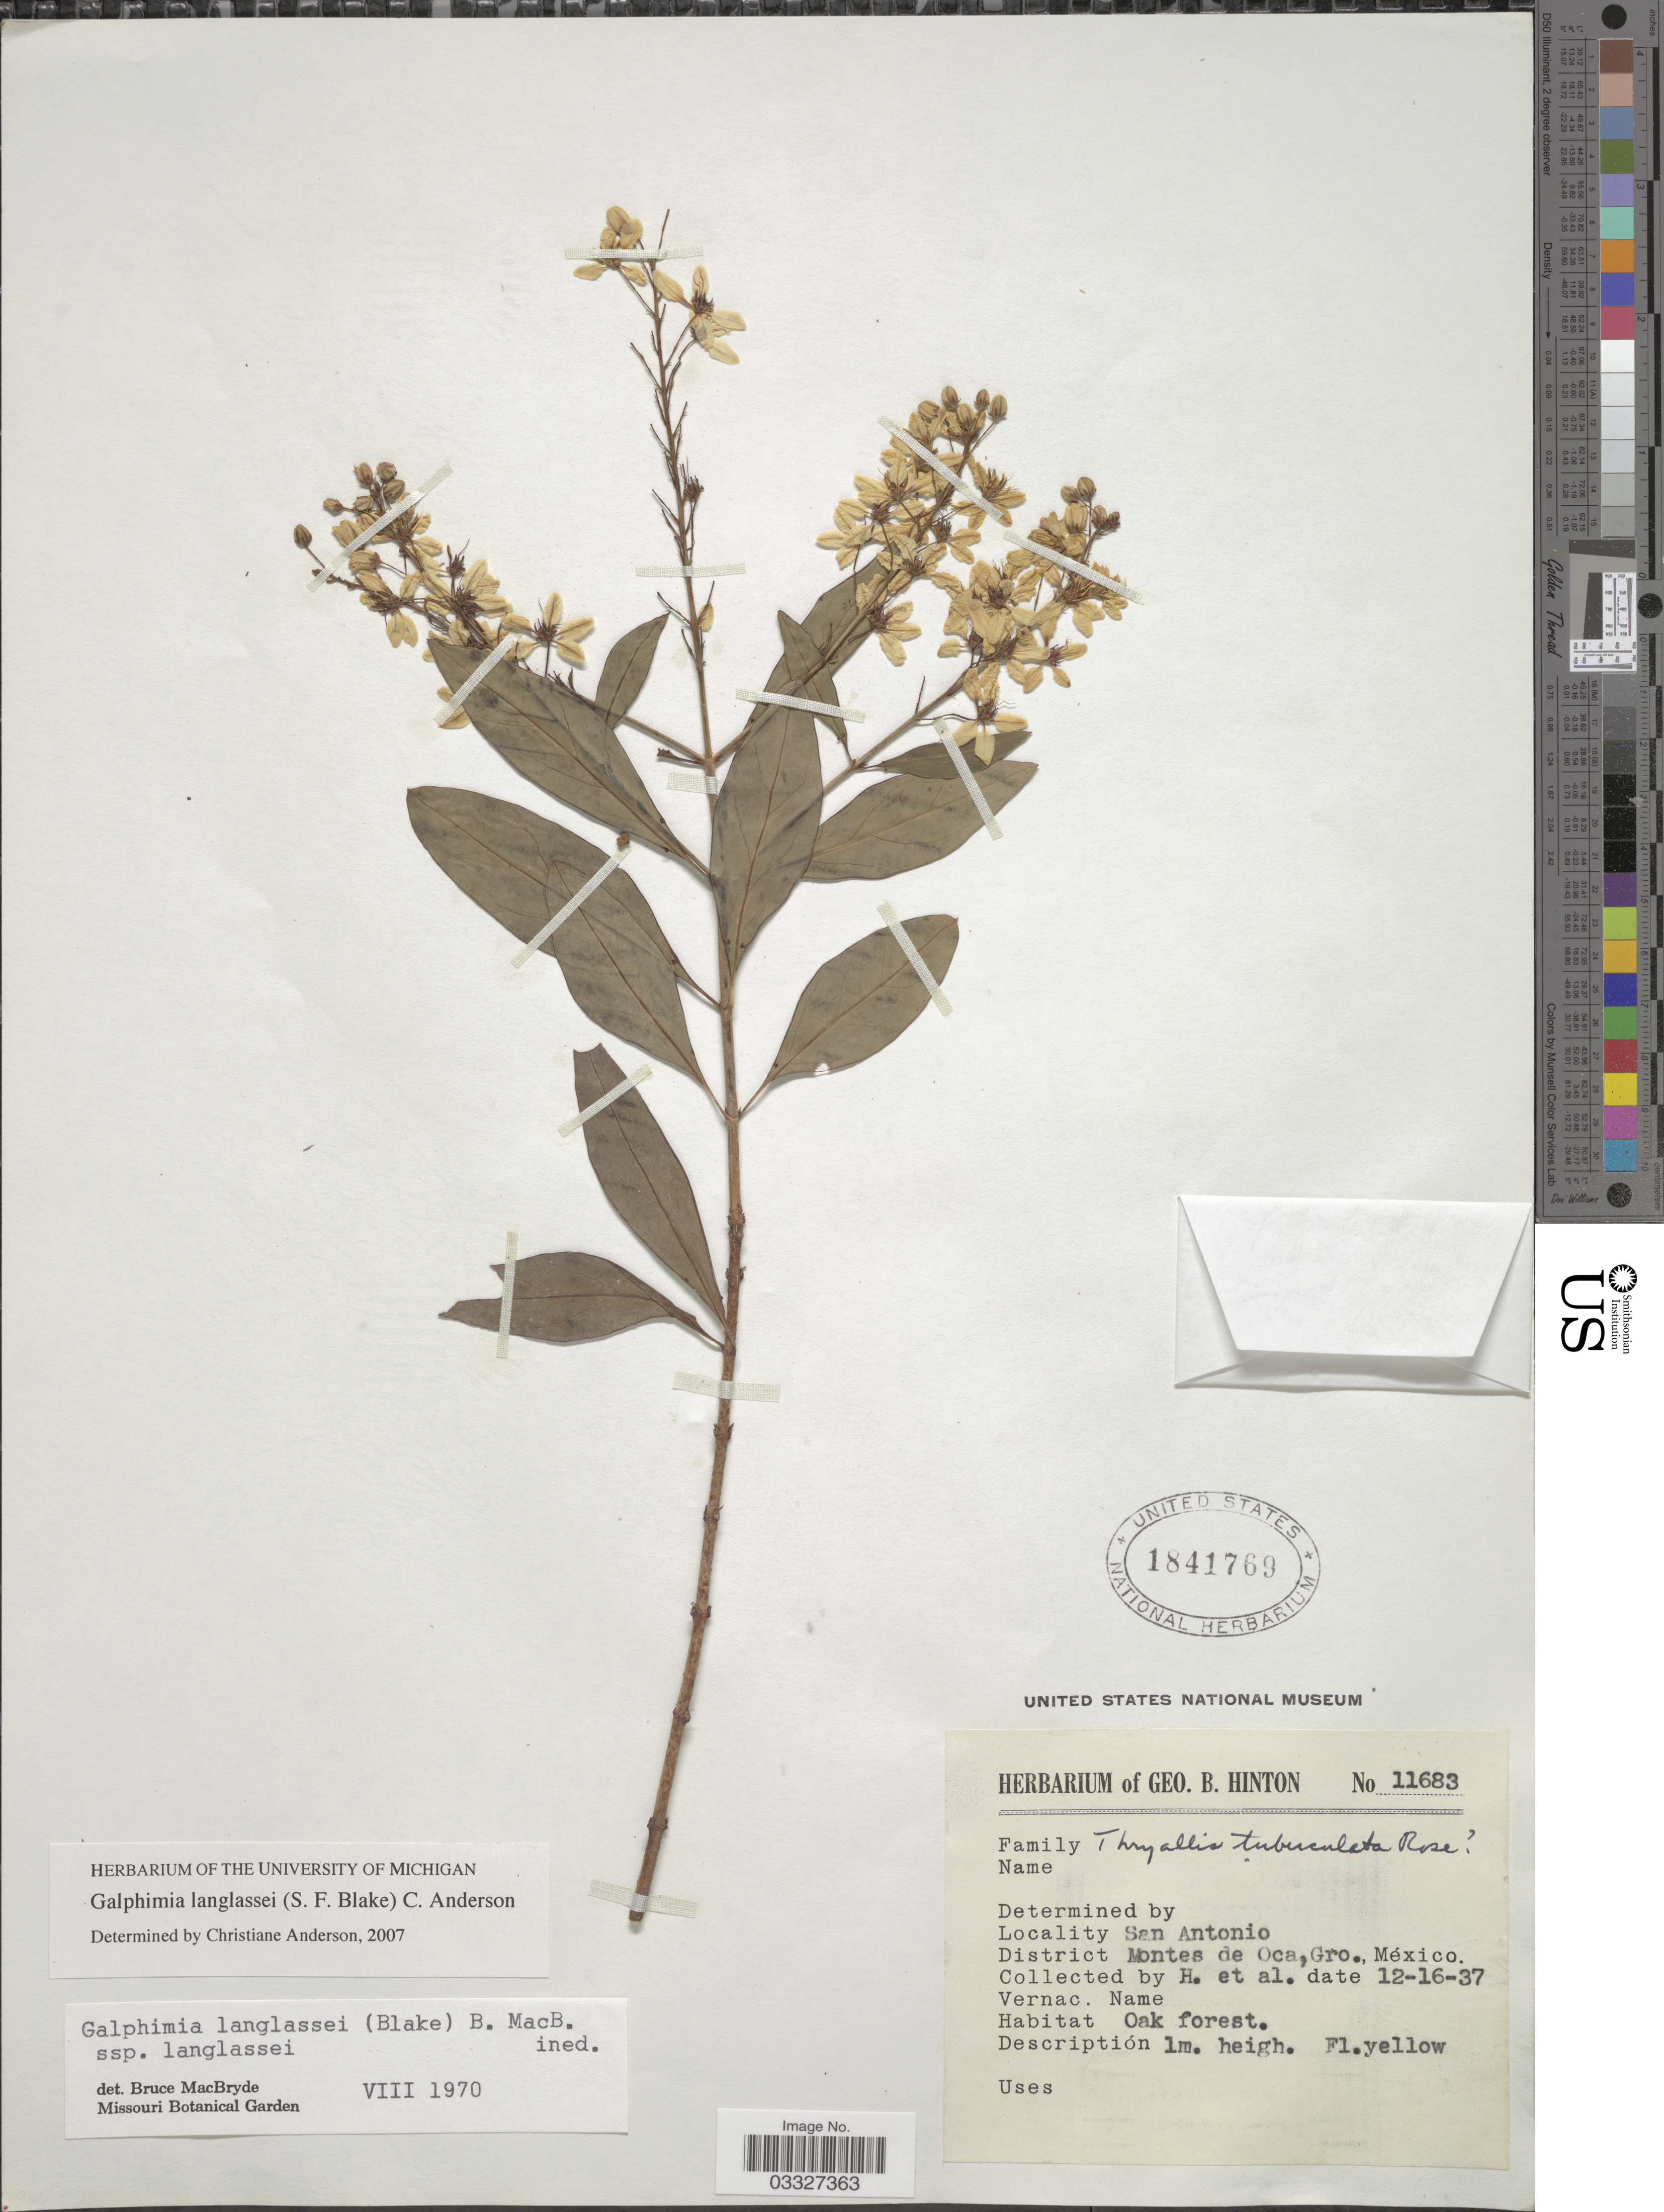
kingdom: Plantae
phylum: Tracheophyta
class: Magnoliopsida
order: Malpighiales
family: Malpighiaceae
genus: Galphimia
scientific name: Galphimia langlassei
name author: (S.F. Blake) C.E. Anderson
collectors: G. B. Hinton & et al.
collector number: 11683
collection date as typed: Transcribed d/m/y: 16/12/37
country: Mexico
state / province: Guerrero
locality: San Antonio. District Montes de Oca.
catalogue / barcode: US 1841769